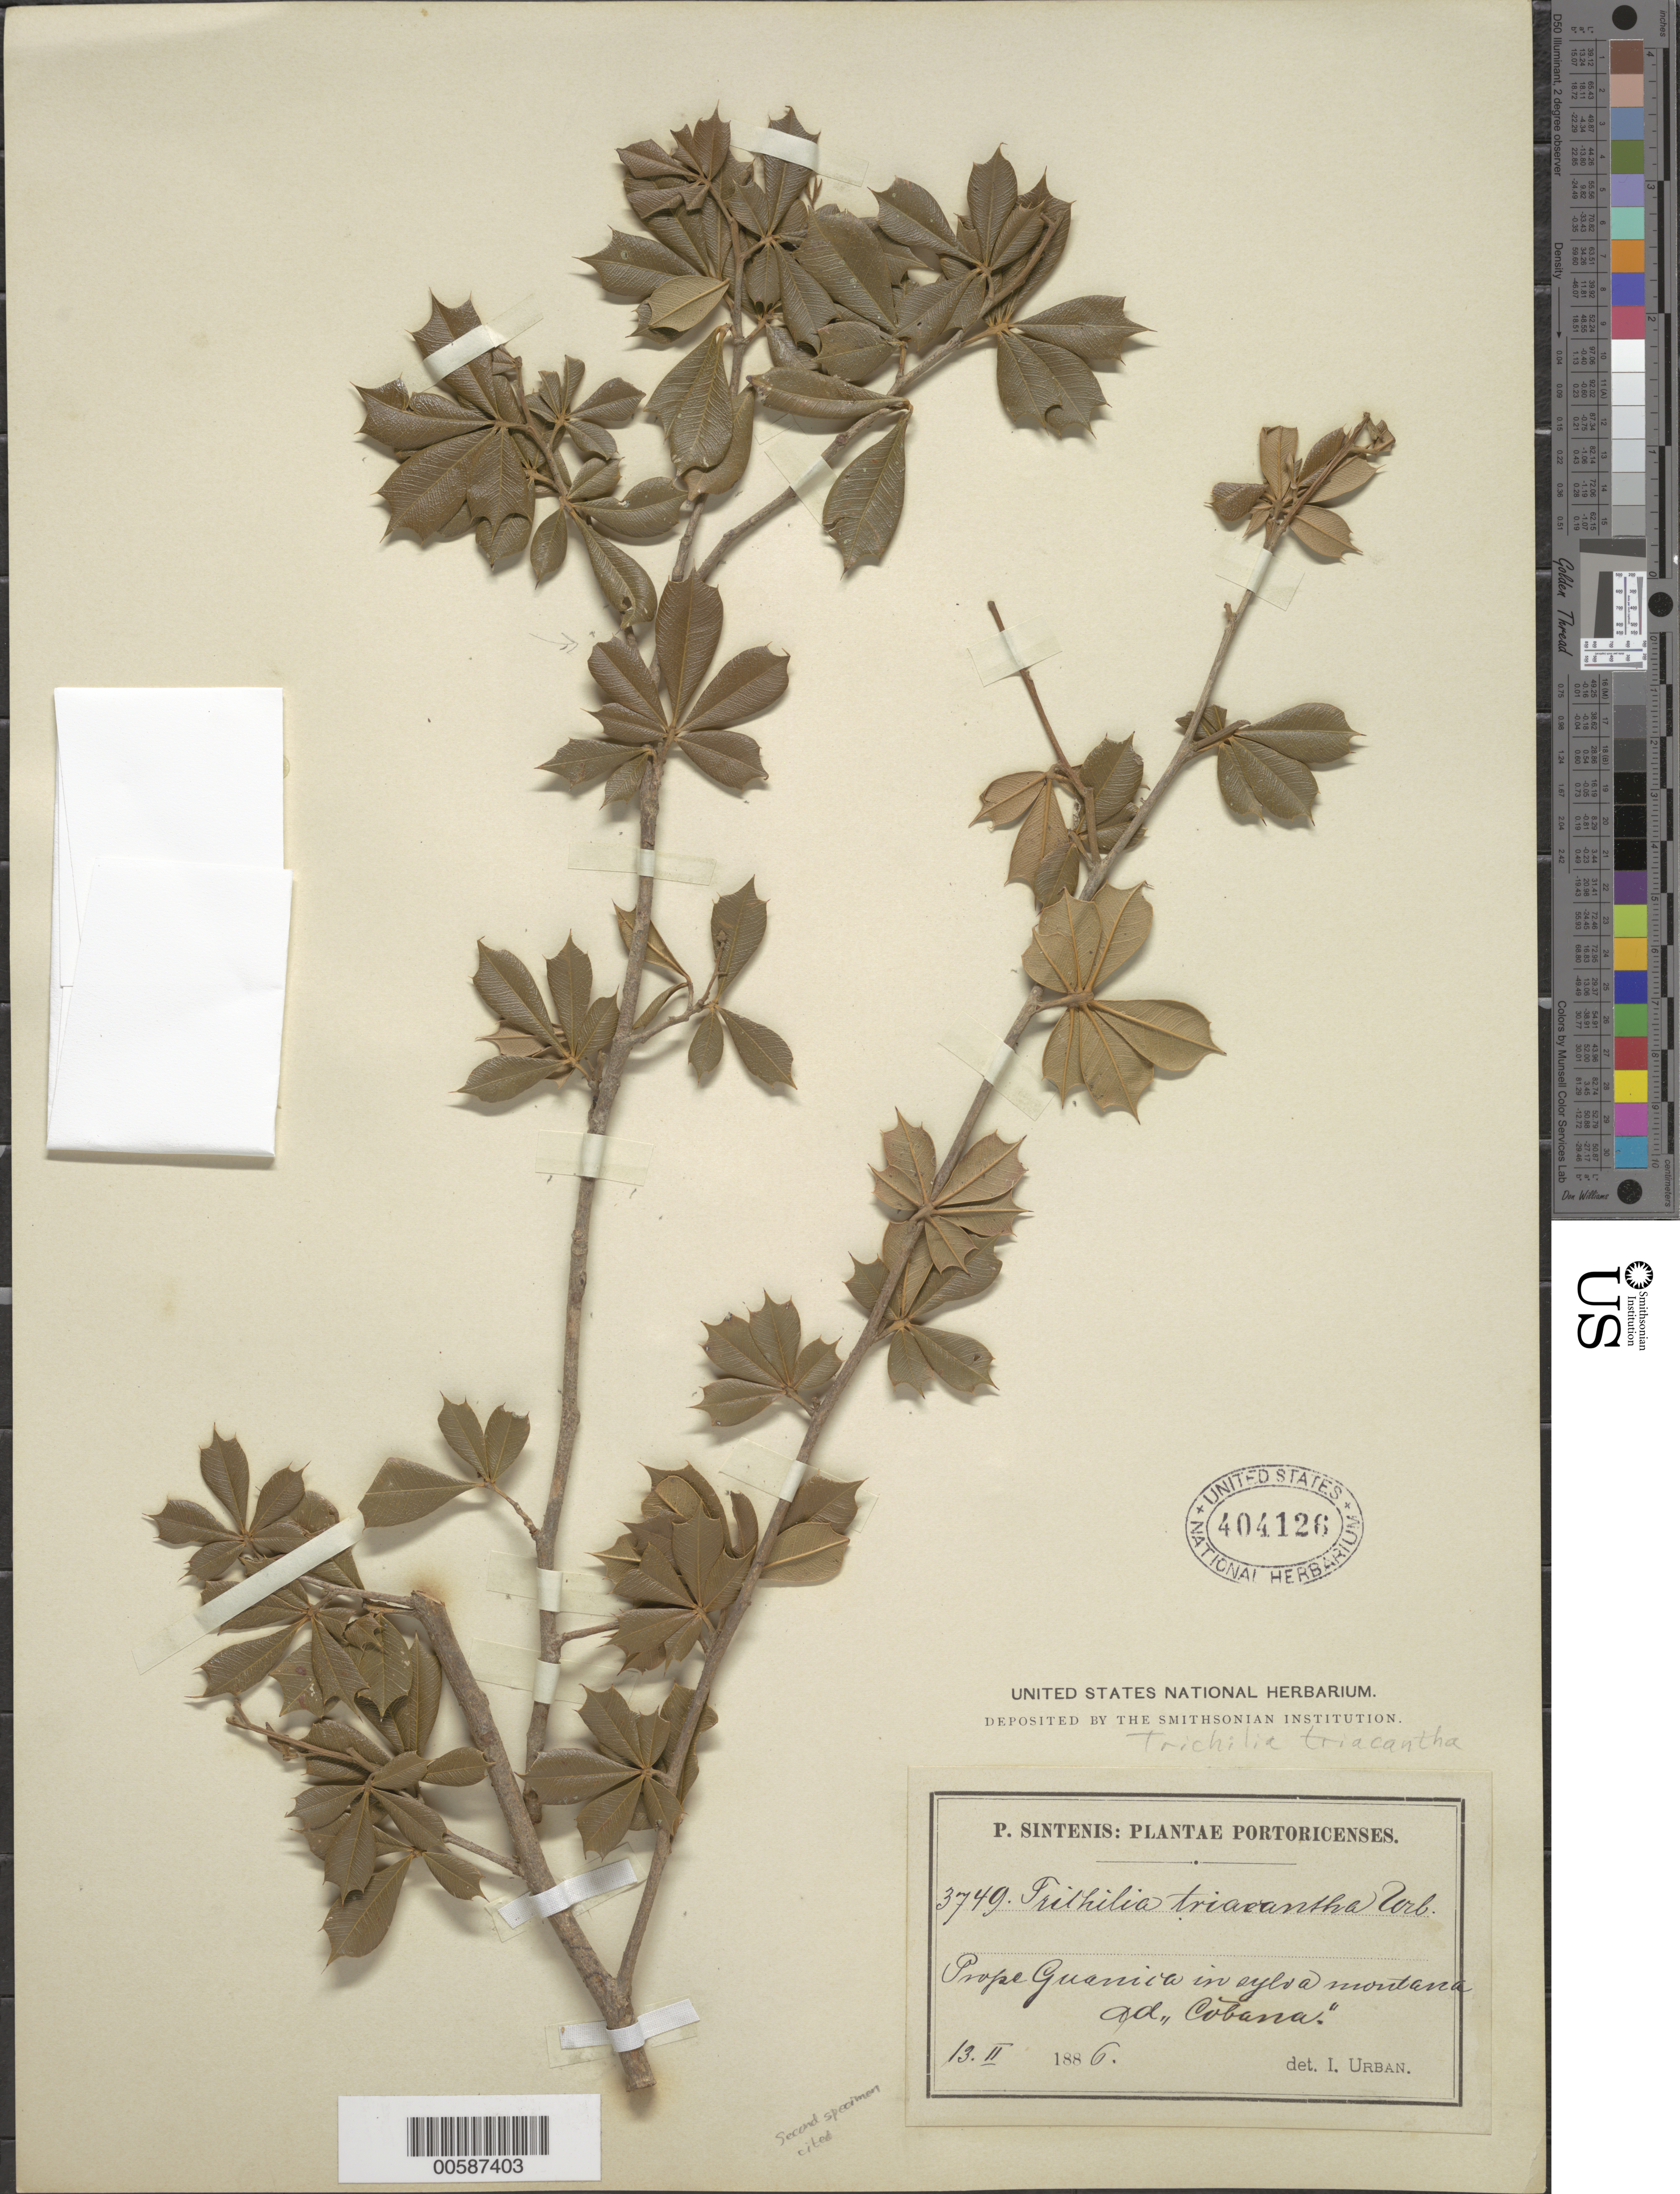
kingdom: Plantae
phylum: Tracheophyta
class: Magnoliopsida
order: Sapindales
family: Meliaceae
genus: Trichilia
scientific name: Trichilia triacantha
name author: Urb.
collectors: I. Urban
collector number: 3749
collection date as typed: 13 Feb 1886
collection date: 1886-02-13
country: Puerto Rico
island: Greater Antilles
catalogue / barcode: US 404126